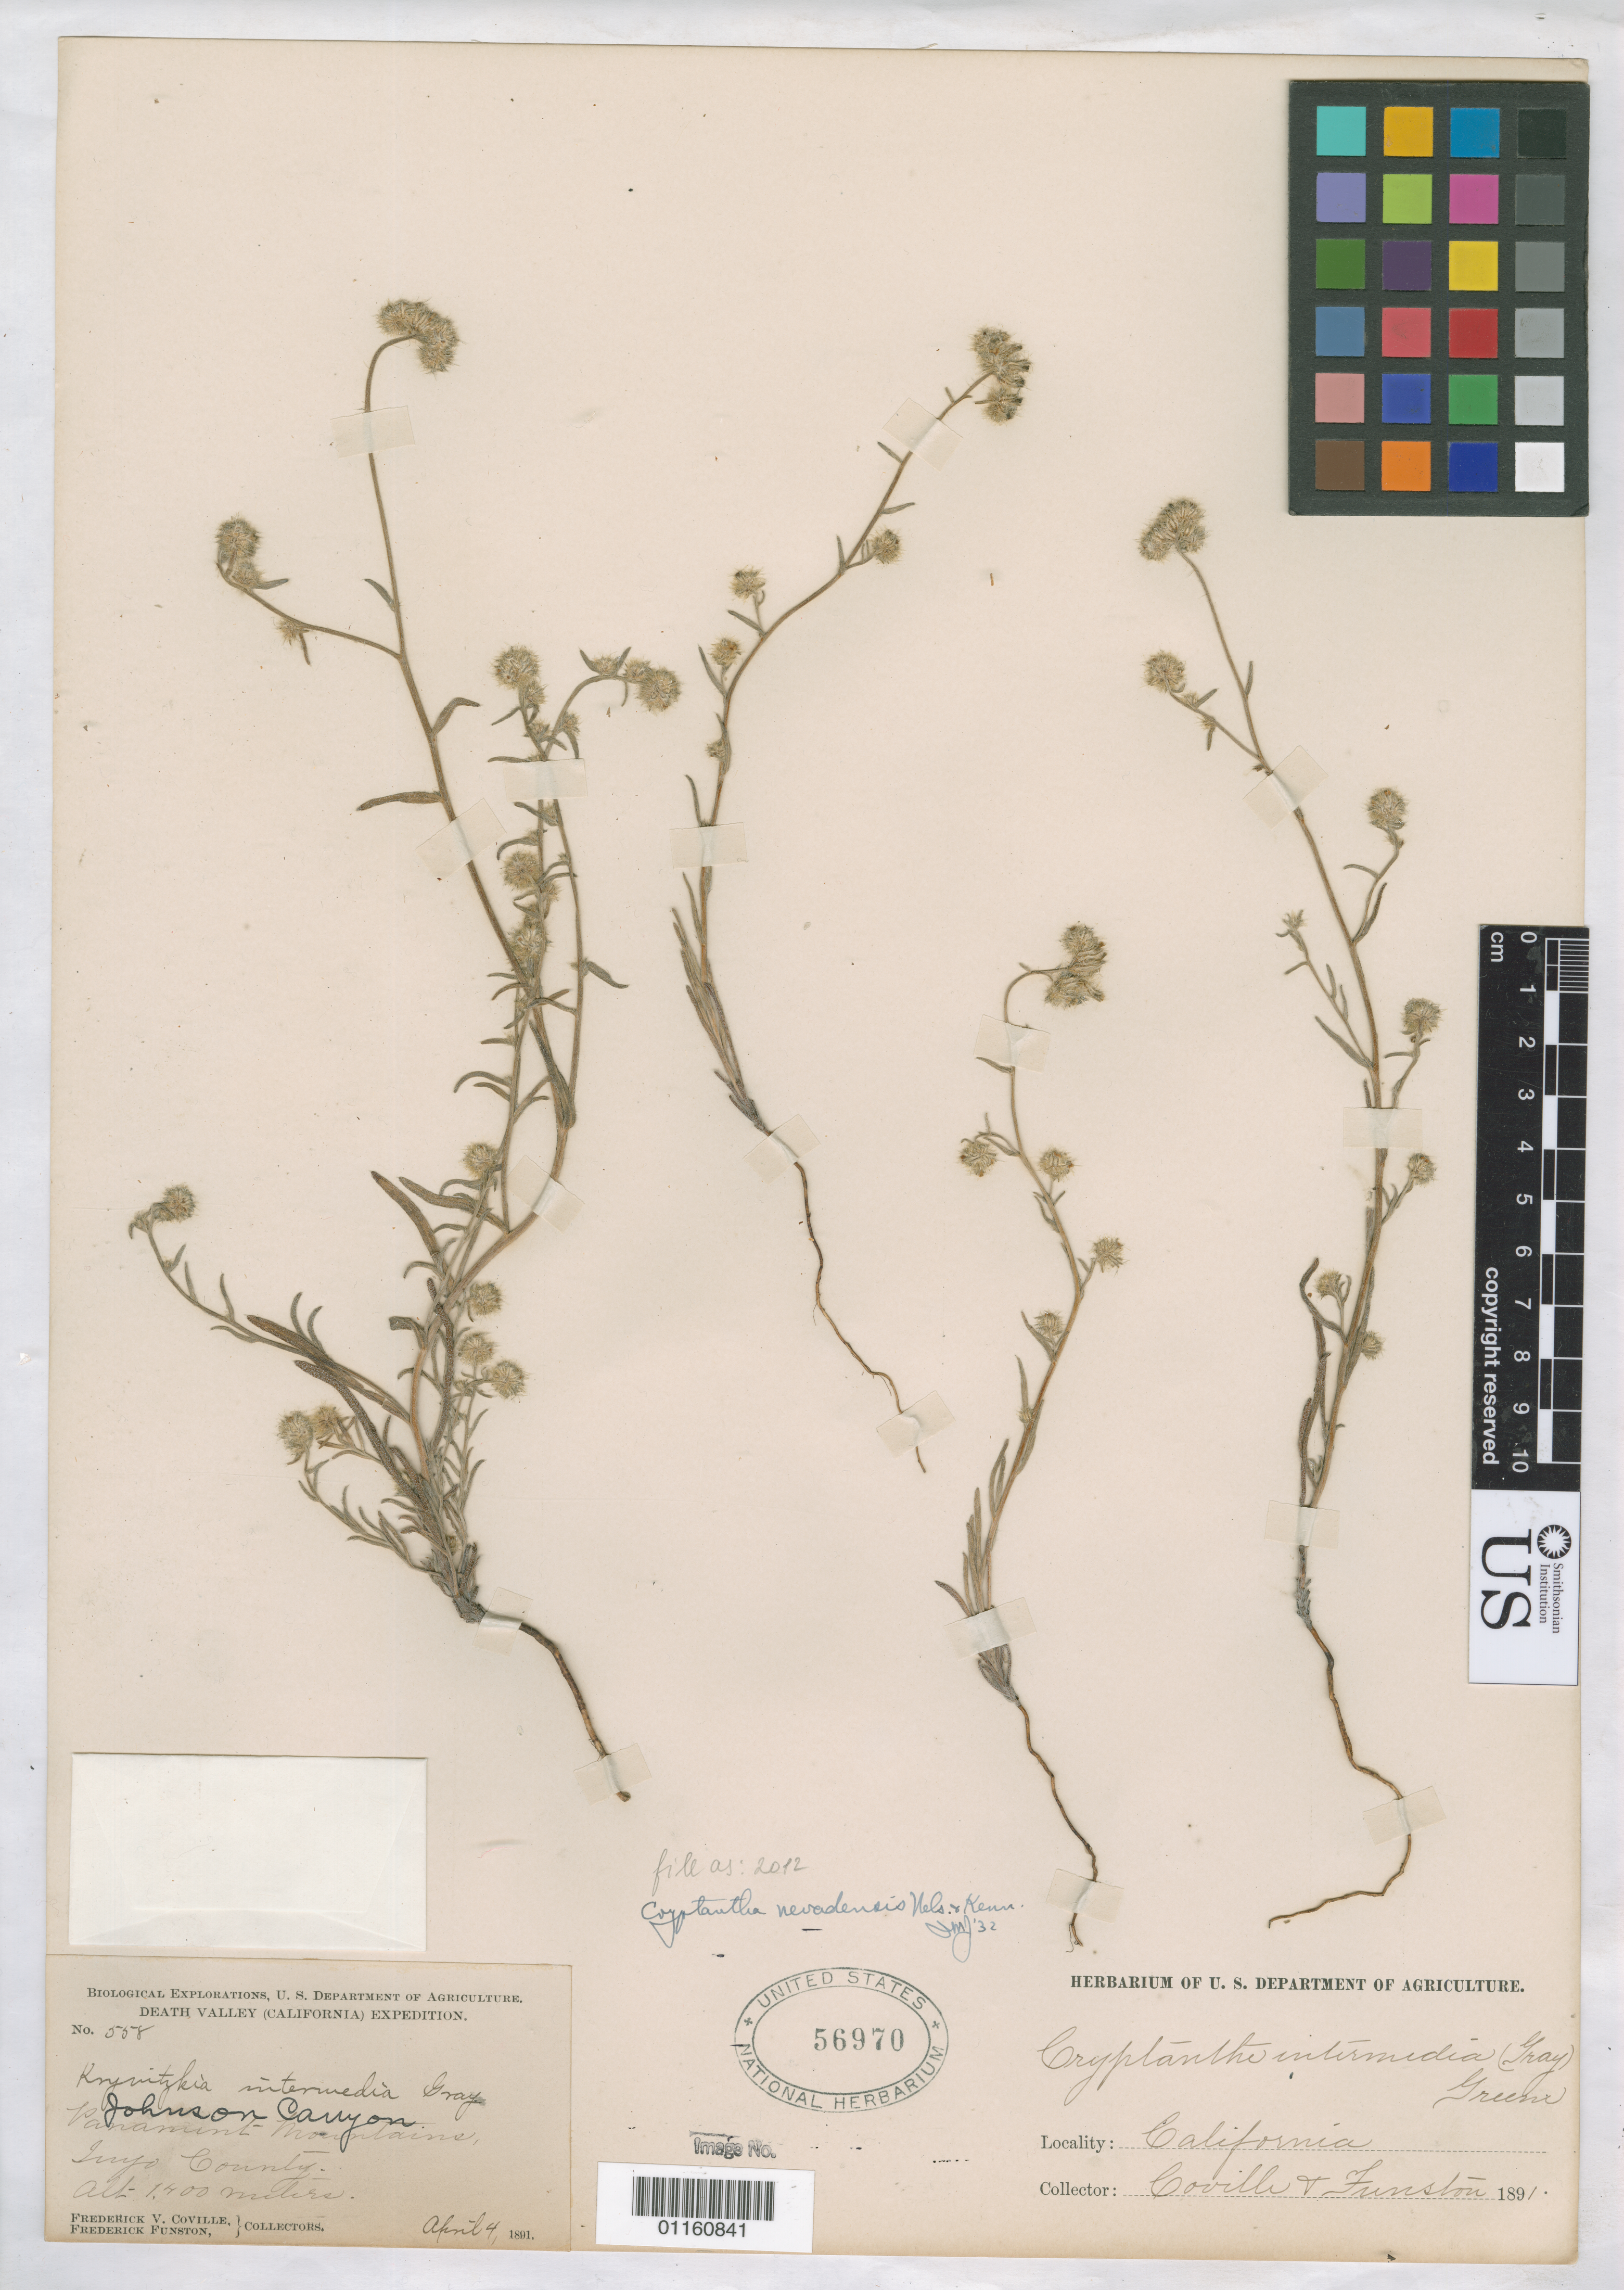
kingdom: Plantae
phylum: Tracheophyta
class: Magnoliopsida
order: Boraginales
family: Boraginaceae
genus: Cryptantha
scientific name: Cryptantha nevadensis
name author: A. Nelson & P.B. Kenn.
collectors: F. V. Coville & F. Funston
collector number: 558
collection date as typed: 4 Apr 1891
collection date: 1891-04-04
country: United States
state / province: California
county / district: Inyo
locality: Johnson Canyon, Panamint Mts.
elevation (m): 1400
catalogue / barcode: US 56970